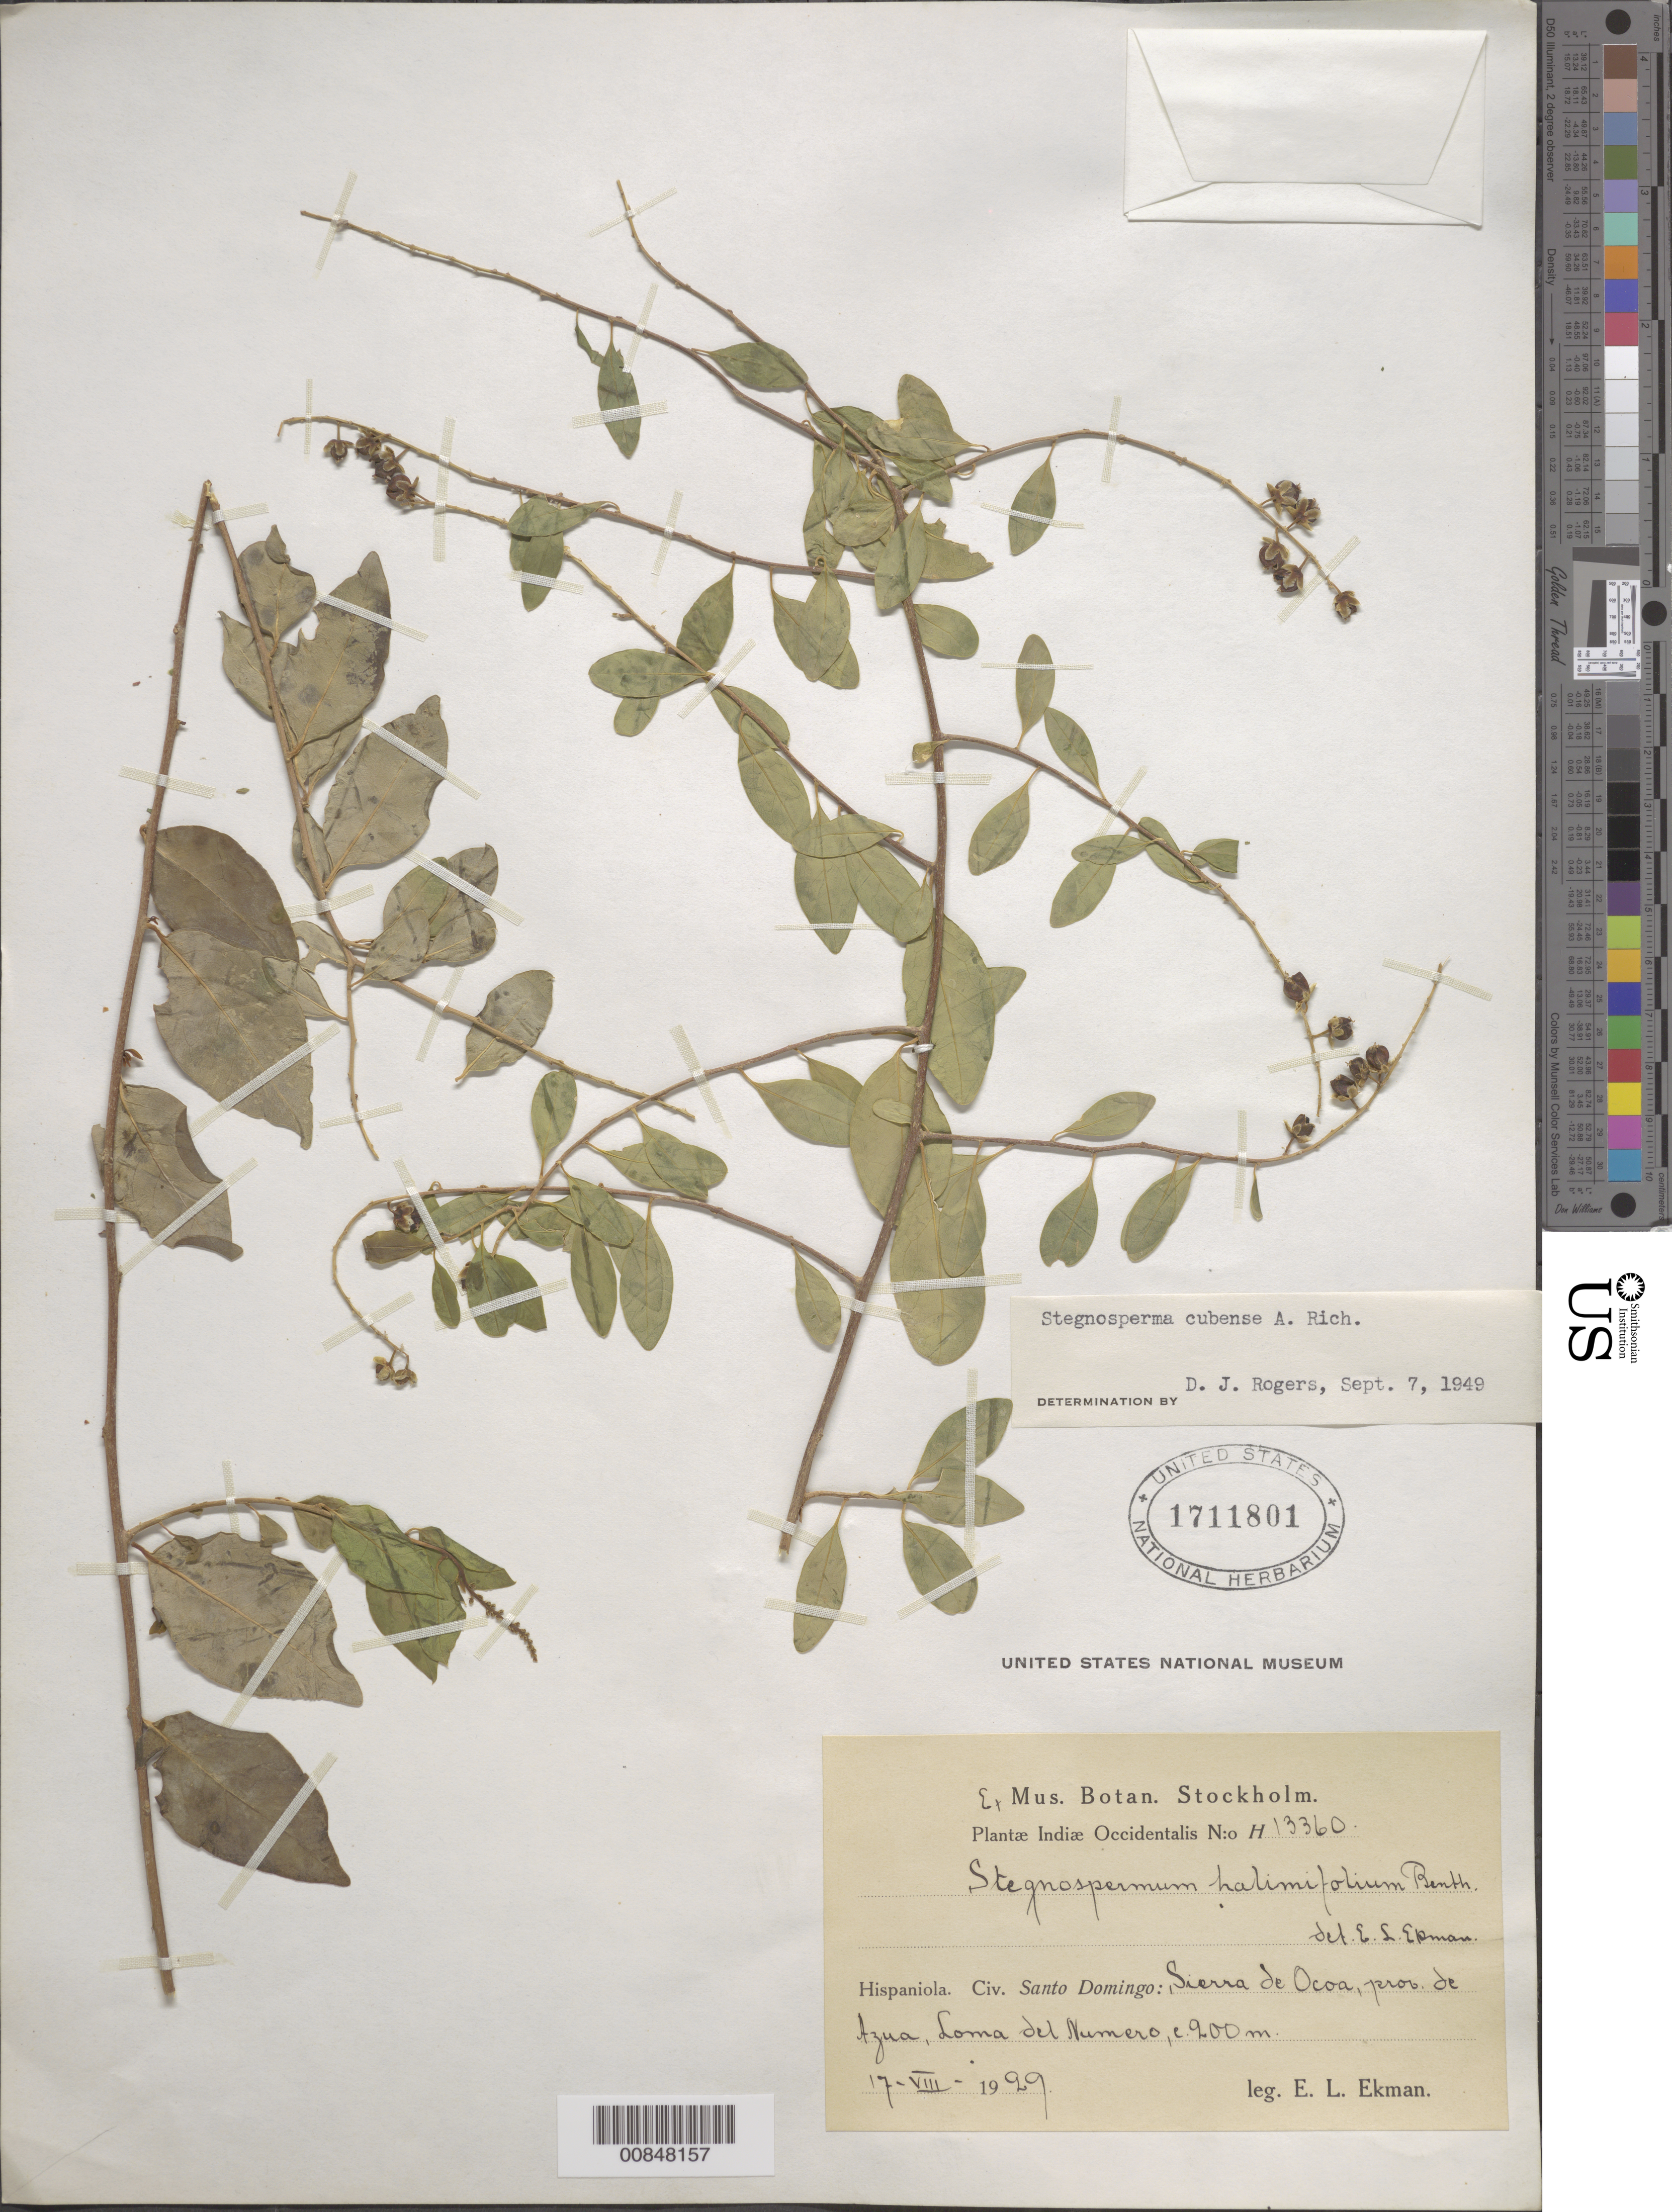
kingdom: Plantae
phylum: Tracheophyta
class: Magnoliopsida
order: Caryophyllales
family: Stegnospermataceae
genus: Stegnosperma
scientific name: Stegnosperma cubense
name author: A. Rich.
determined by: Rogers, D. J.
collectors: E. L. Ekman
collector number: H 13360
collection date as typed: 17 Aug 1929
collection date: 1929-08-17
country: Dominican Republic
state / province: Azua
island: Hispaniola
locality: Sierra de Ocoa, Loma del Número.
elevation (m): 200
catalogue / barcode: US 1711801